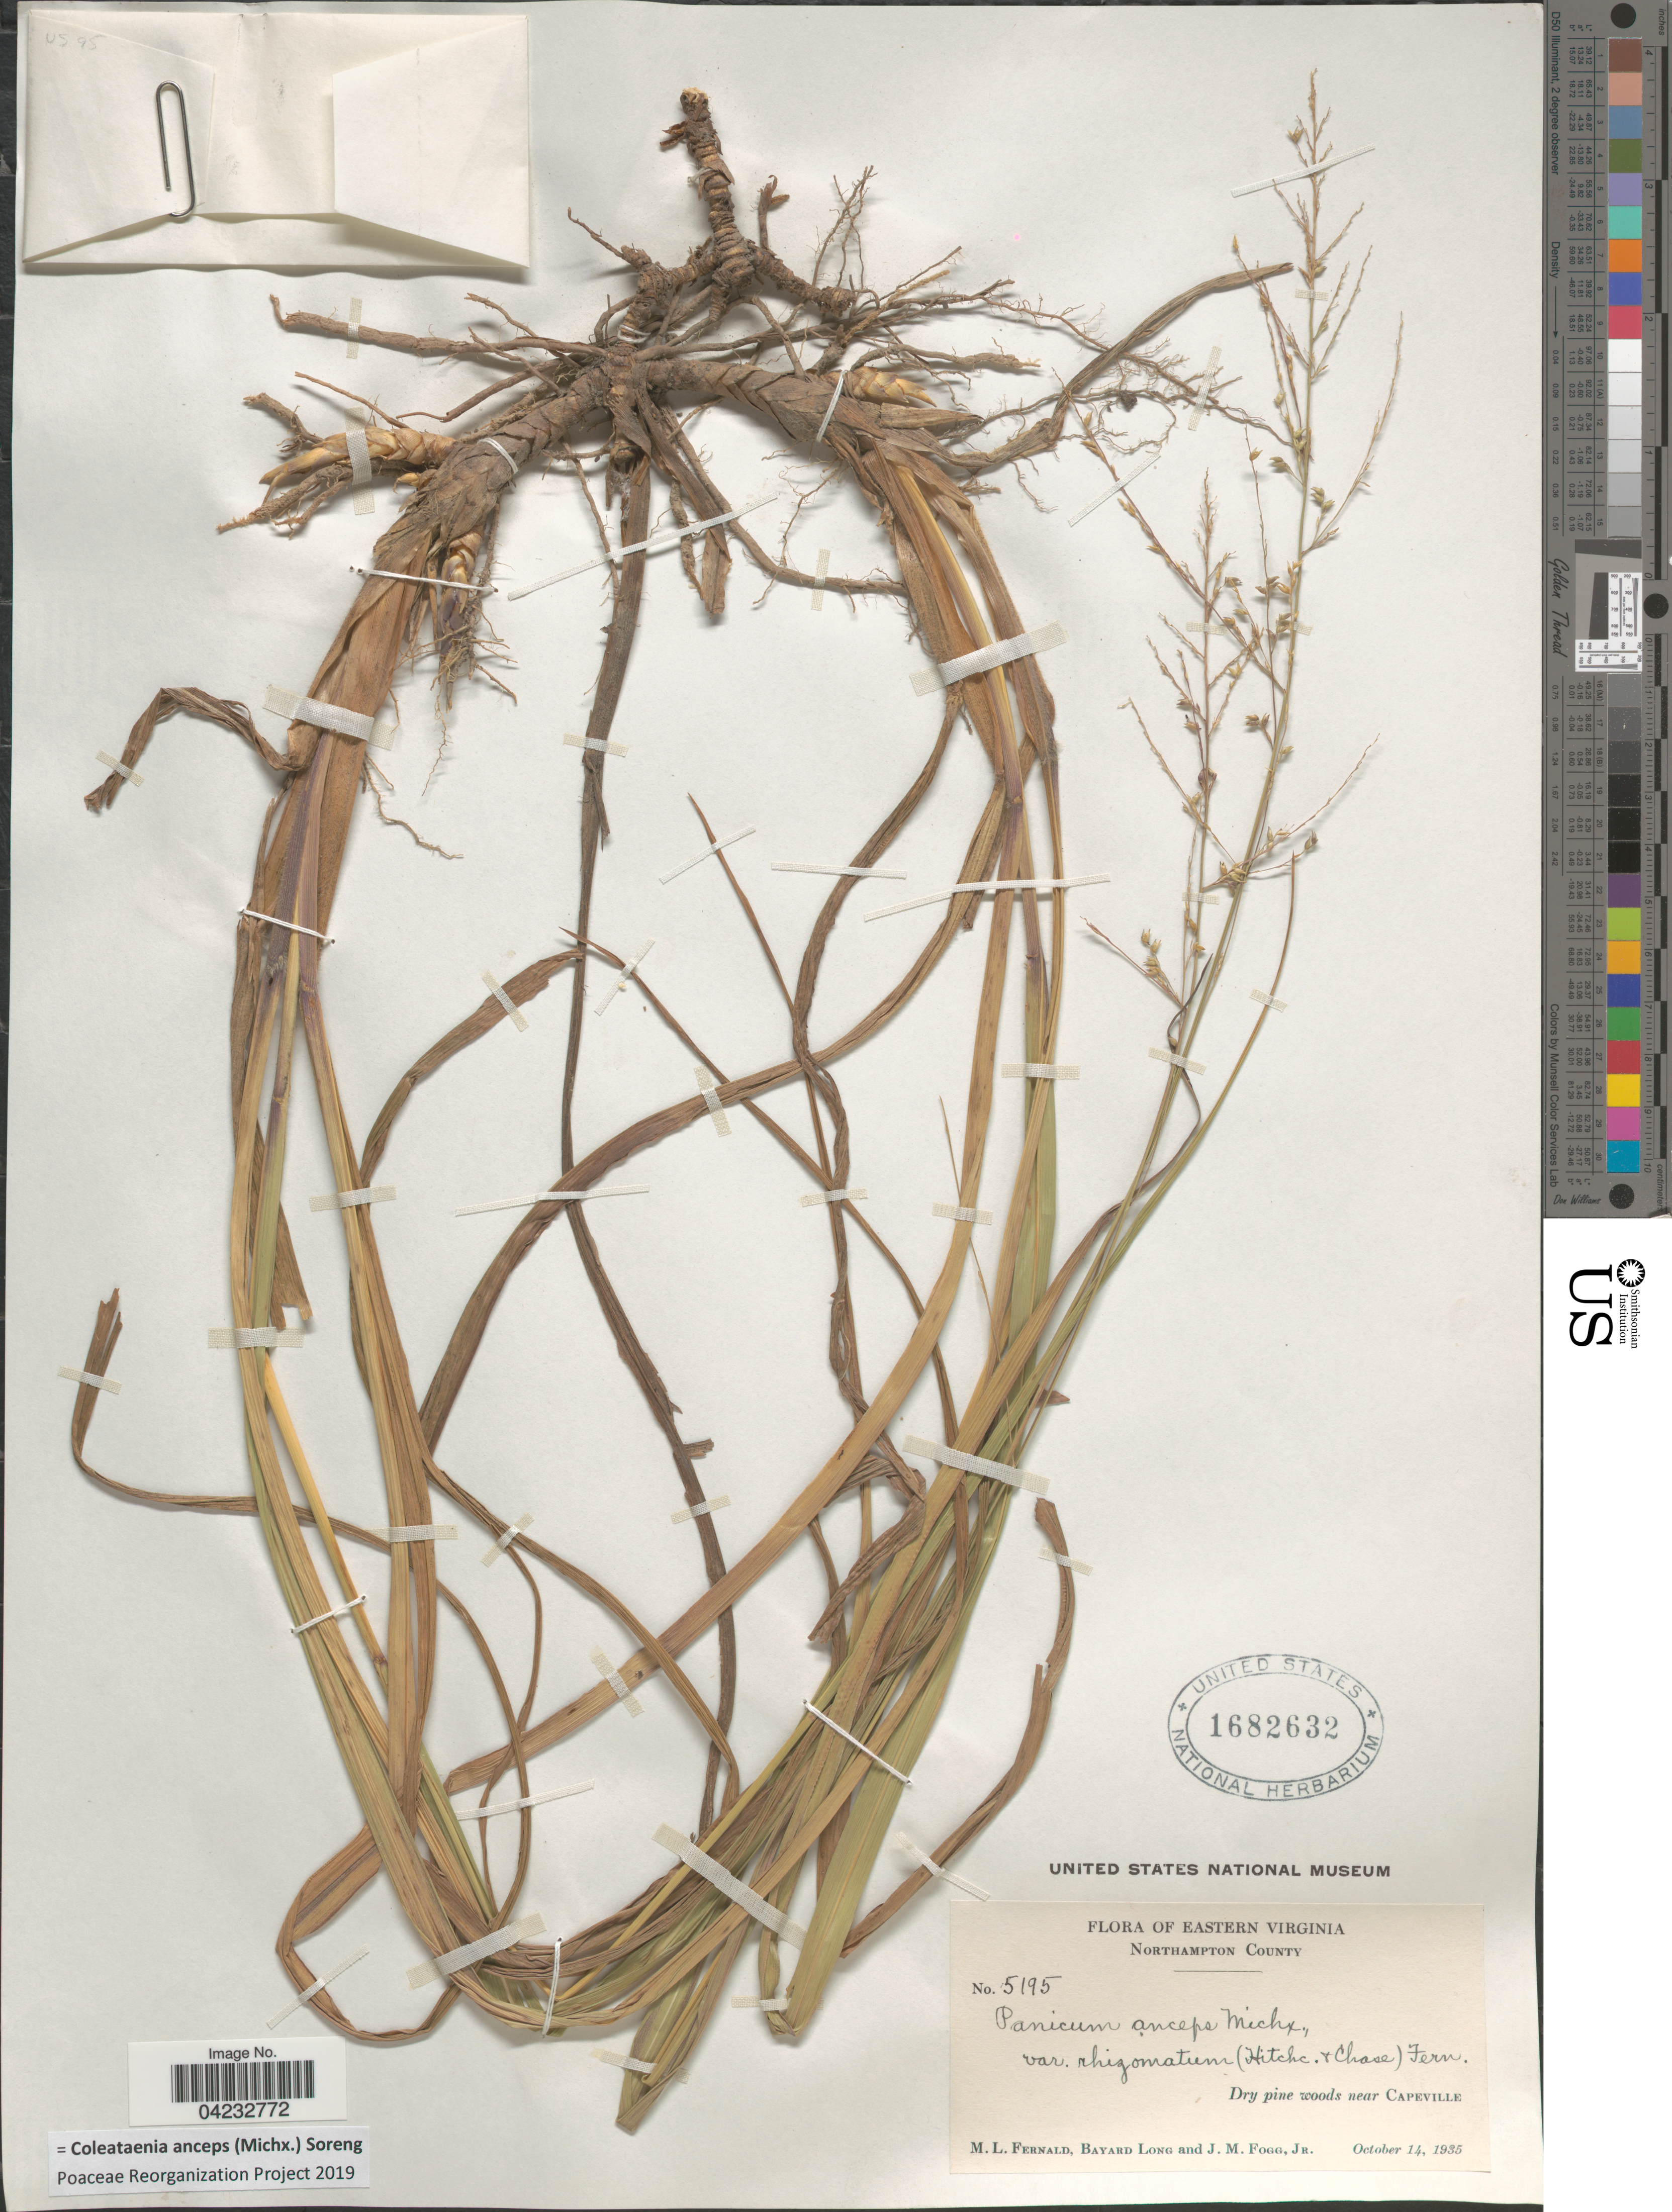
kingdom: Plantae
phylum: Tracheophyta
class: Liliopsida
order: Poales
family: Poaceae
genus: Coleataenia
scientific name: Coleataenia anceps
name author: (Michx.) Soreng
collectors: M. L. Fernald, B. Long & J. Fogg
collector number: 5195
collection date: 1935-10-14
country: United States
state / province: Virginia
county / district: Northampton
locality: Eastern Virginia. Dry pine woods near Capeville.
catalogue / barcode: US 1682632